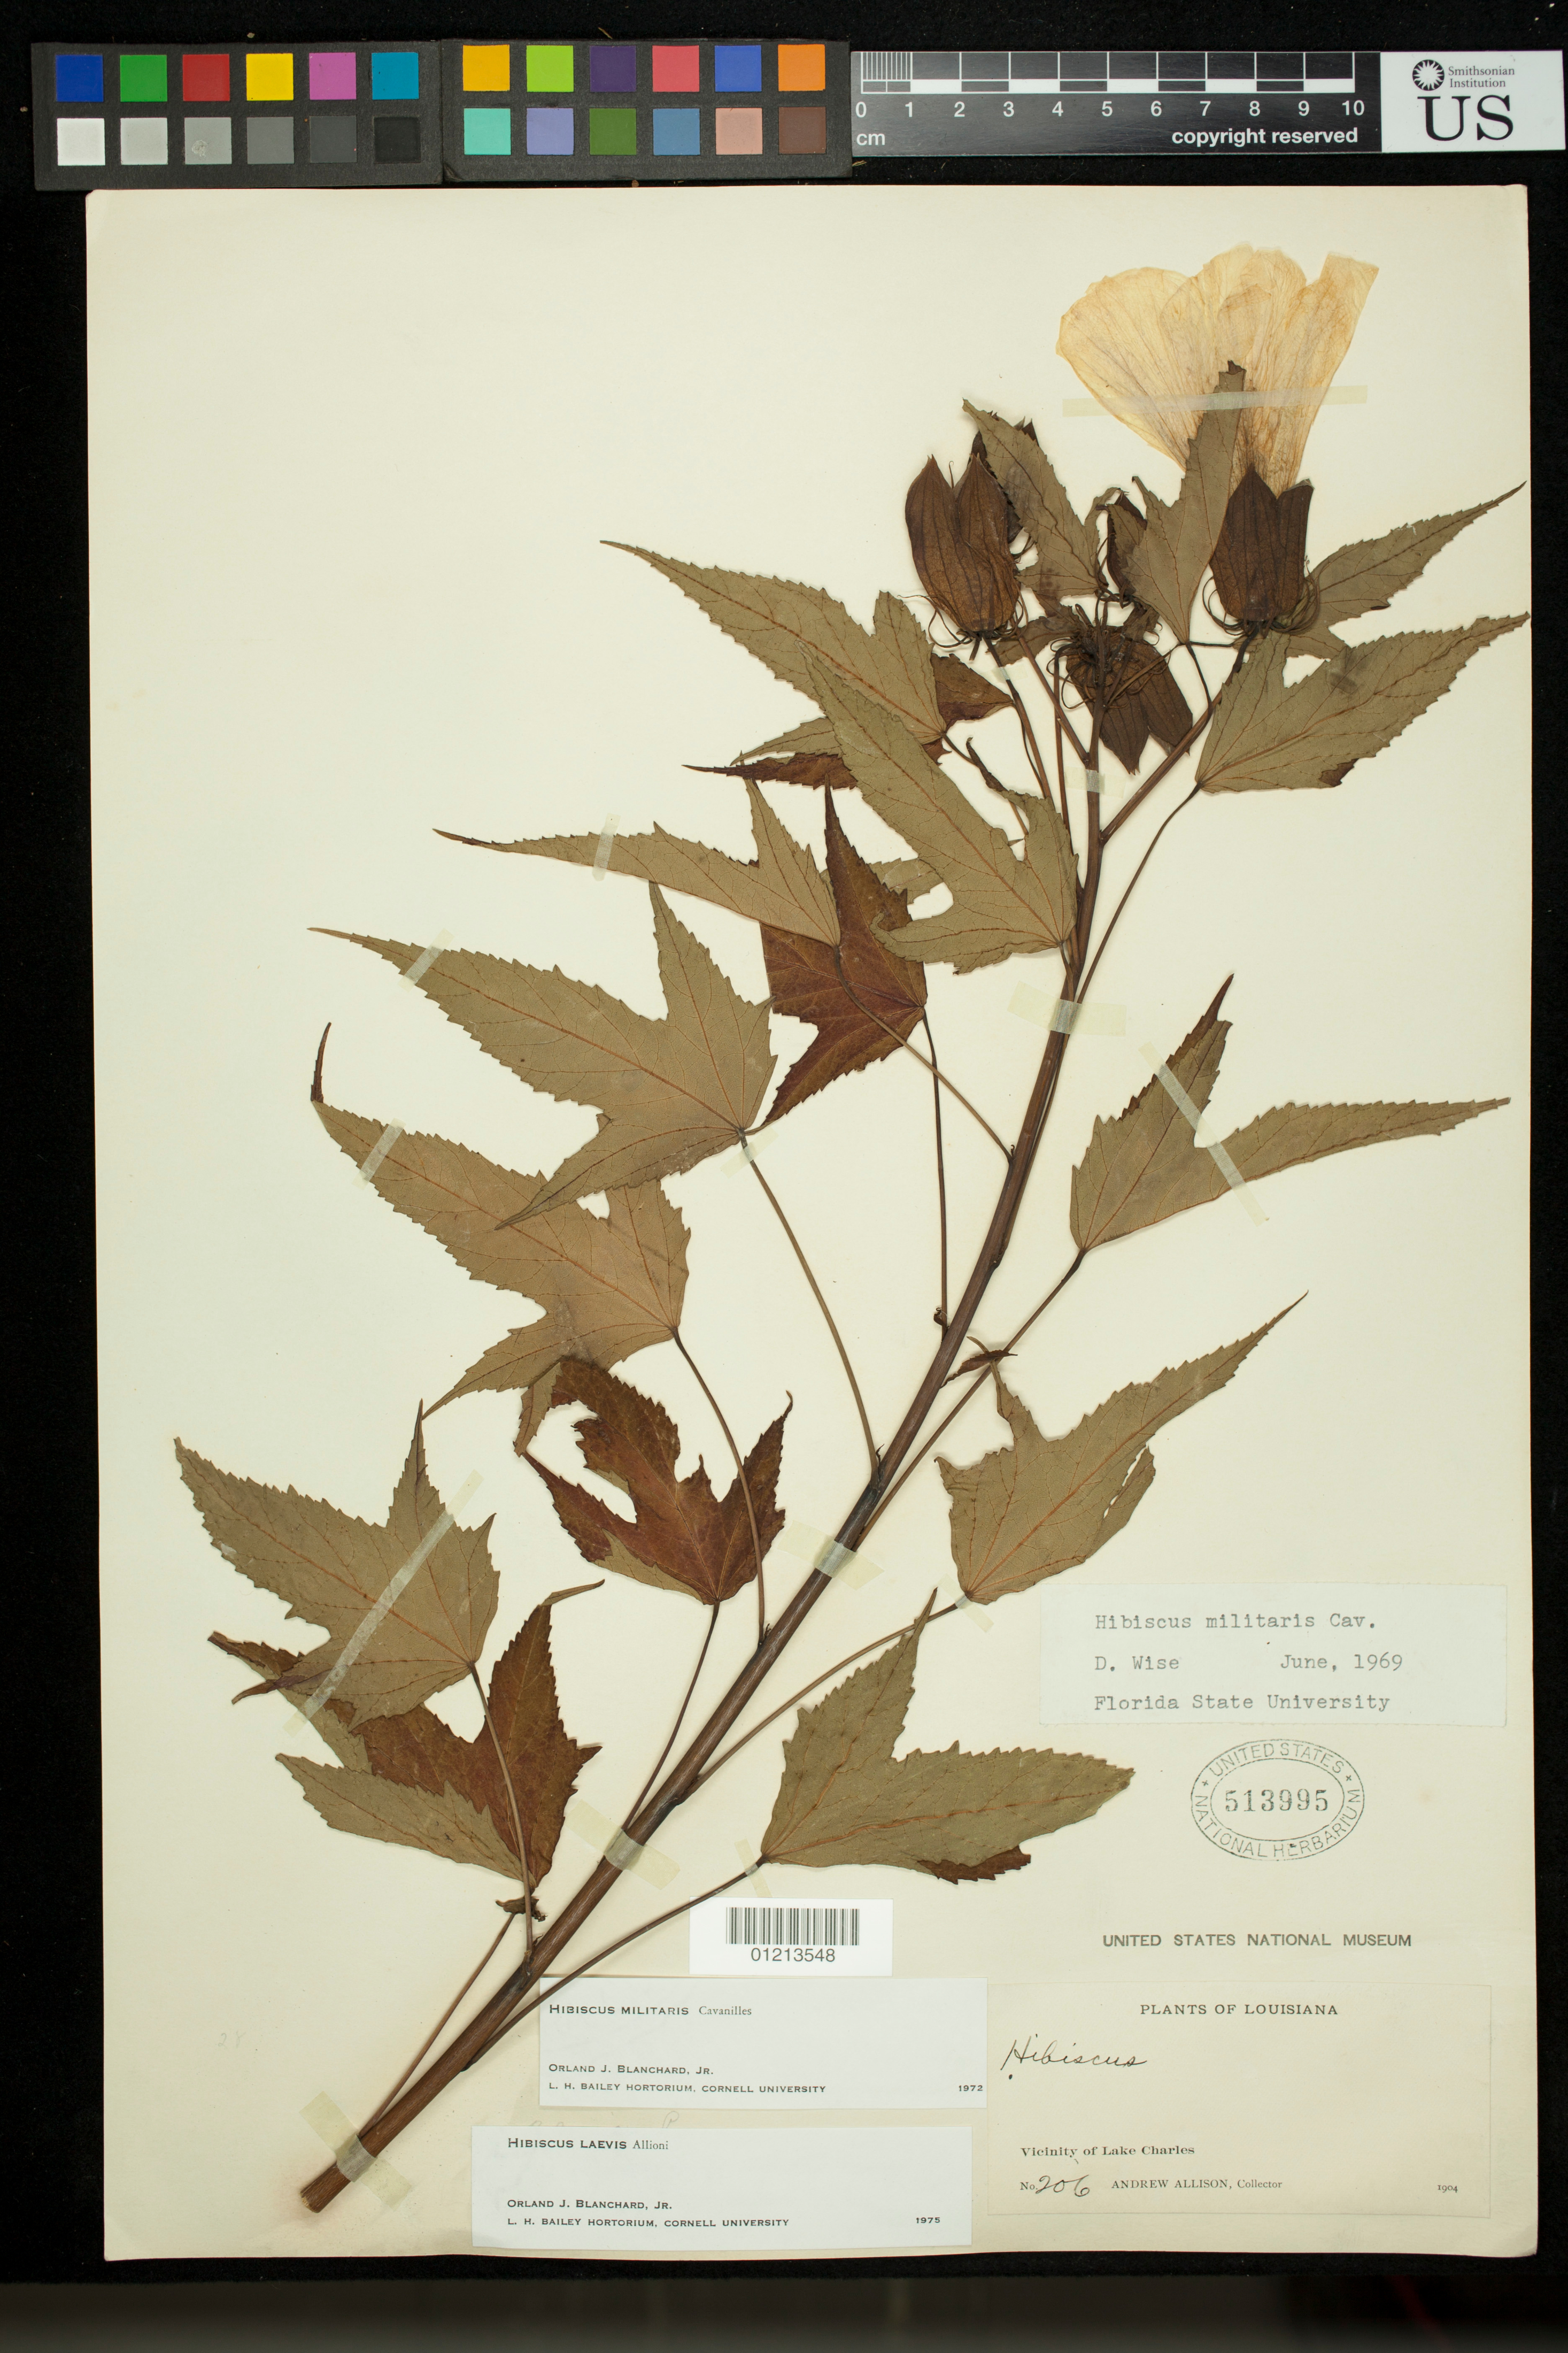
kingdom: Plantae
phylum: Tracheophyta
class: Magnoliopsida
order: Malvales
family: Malvaceae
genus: Hibiscus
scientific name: Hibiscus laevis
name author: All.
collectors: A. Allison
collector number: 206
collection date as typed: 1904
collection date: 1904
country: United States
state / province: Louisiana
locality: Vicinity of lake charles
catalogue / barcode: US 513995